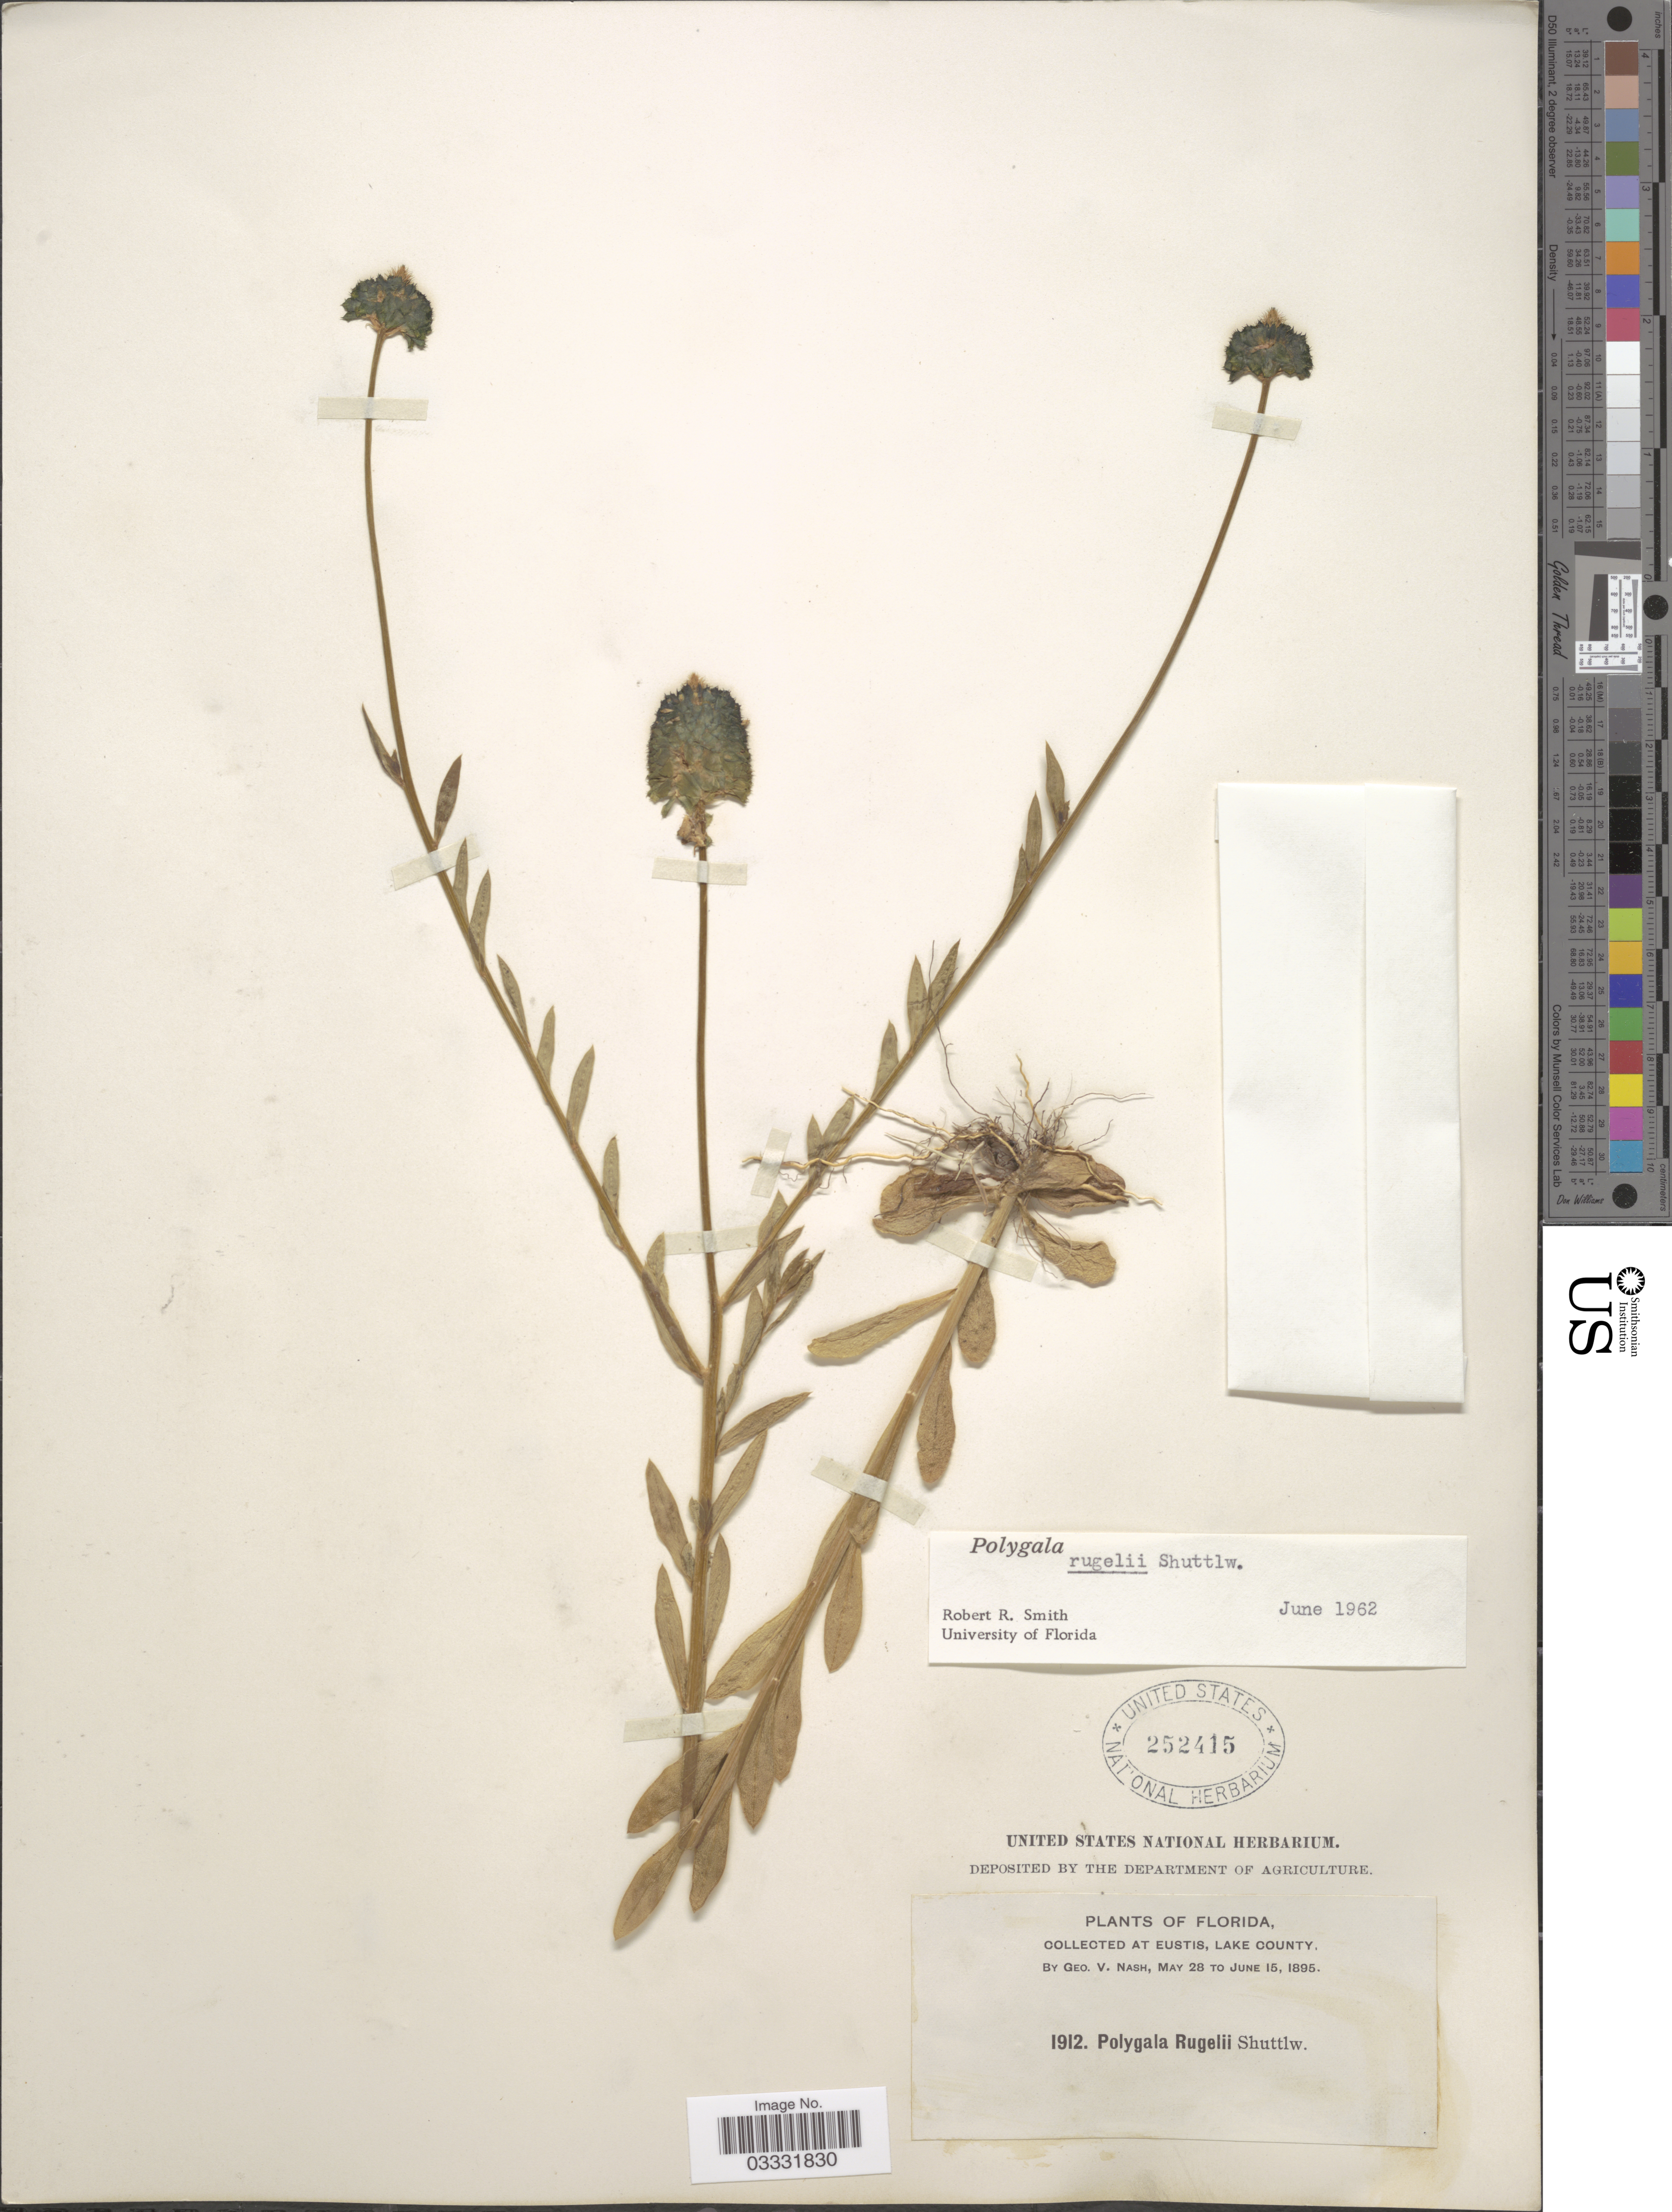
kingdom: Plantae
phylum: Tracheophyta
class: Magnoliopsida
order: Fabales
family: Polygalaceae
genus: Polygala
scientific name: Polygala rugelii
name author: Shuttlew. ex Chapm.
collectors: G. V. Nash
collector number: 1912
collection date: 1895-05-28/1895-06-15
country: United States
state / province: Florida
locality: At Eustis, Lake County.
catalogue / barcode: US 252415